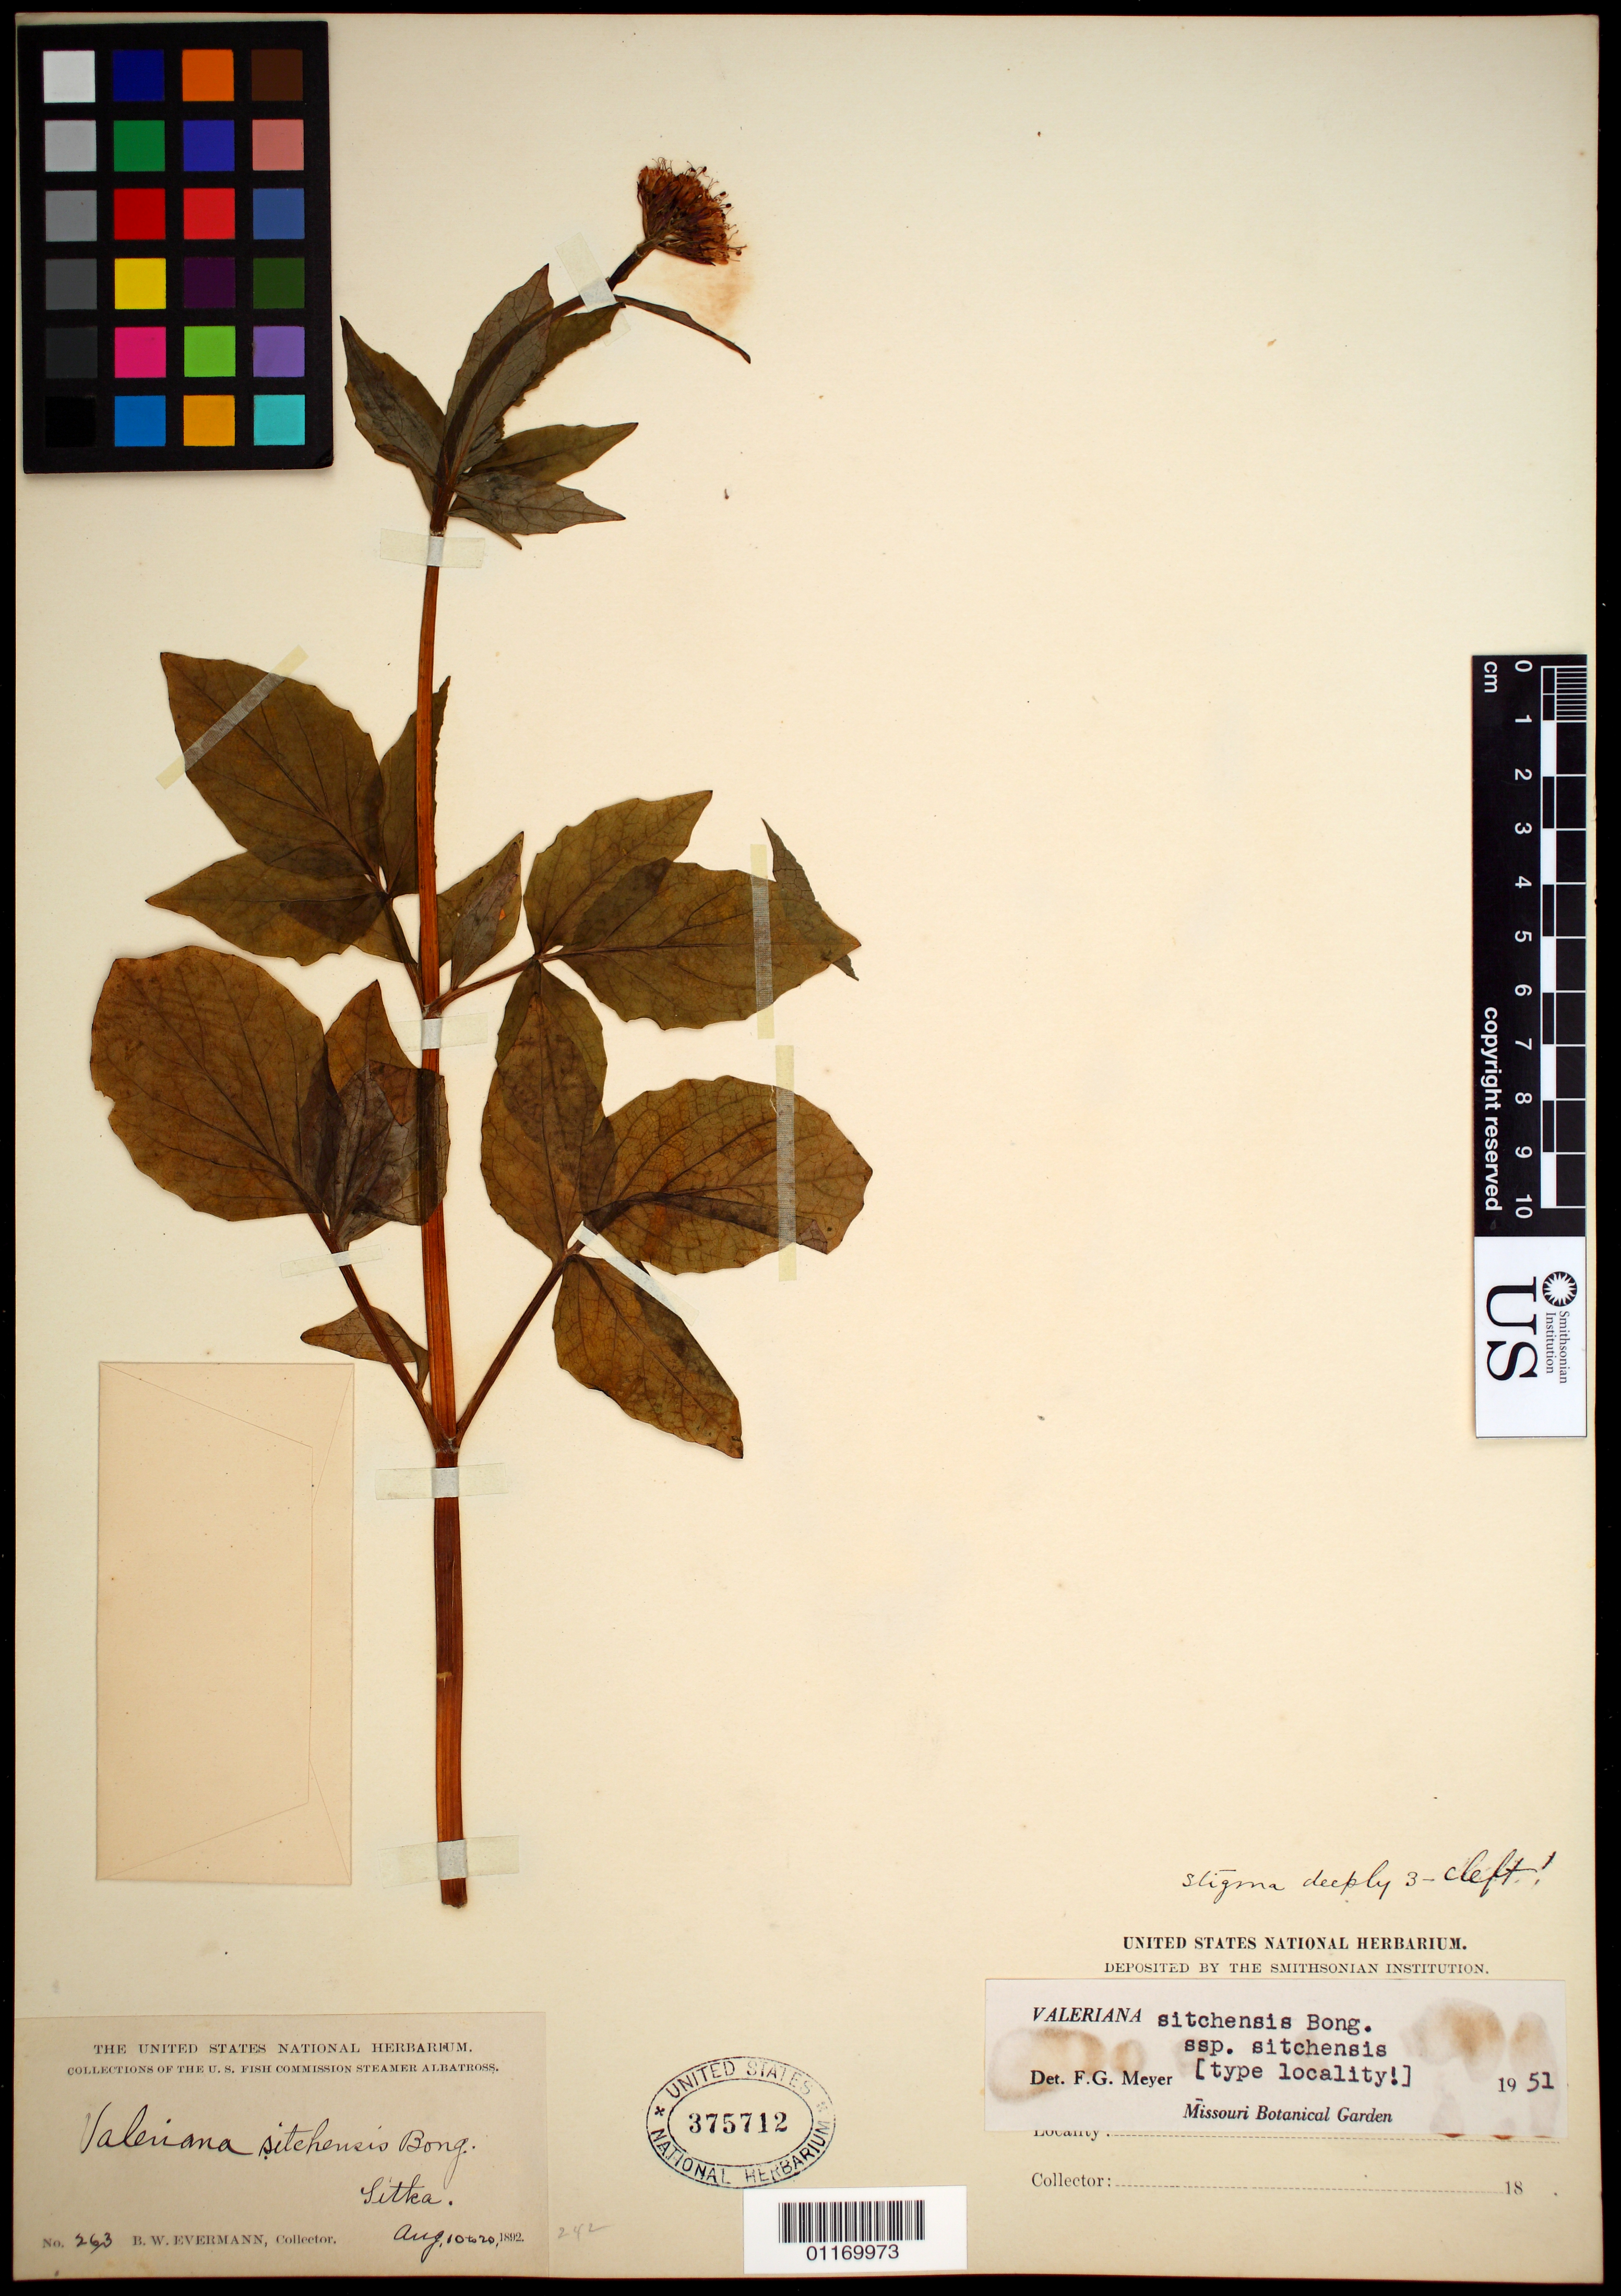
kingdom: Plantae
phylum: Tracheophyta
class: Magnoliopsida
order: Dipsacales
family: Caprifoliaceae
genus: Valeriana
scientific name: Valeriana sitchensis subsp. sitchensis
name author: Bong.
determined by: Meyer, F. G.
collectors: B. W. Evermann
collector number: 263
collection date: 1892-08-10/1892-08-20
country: United States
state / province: Alaska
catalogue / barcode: US 375712